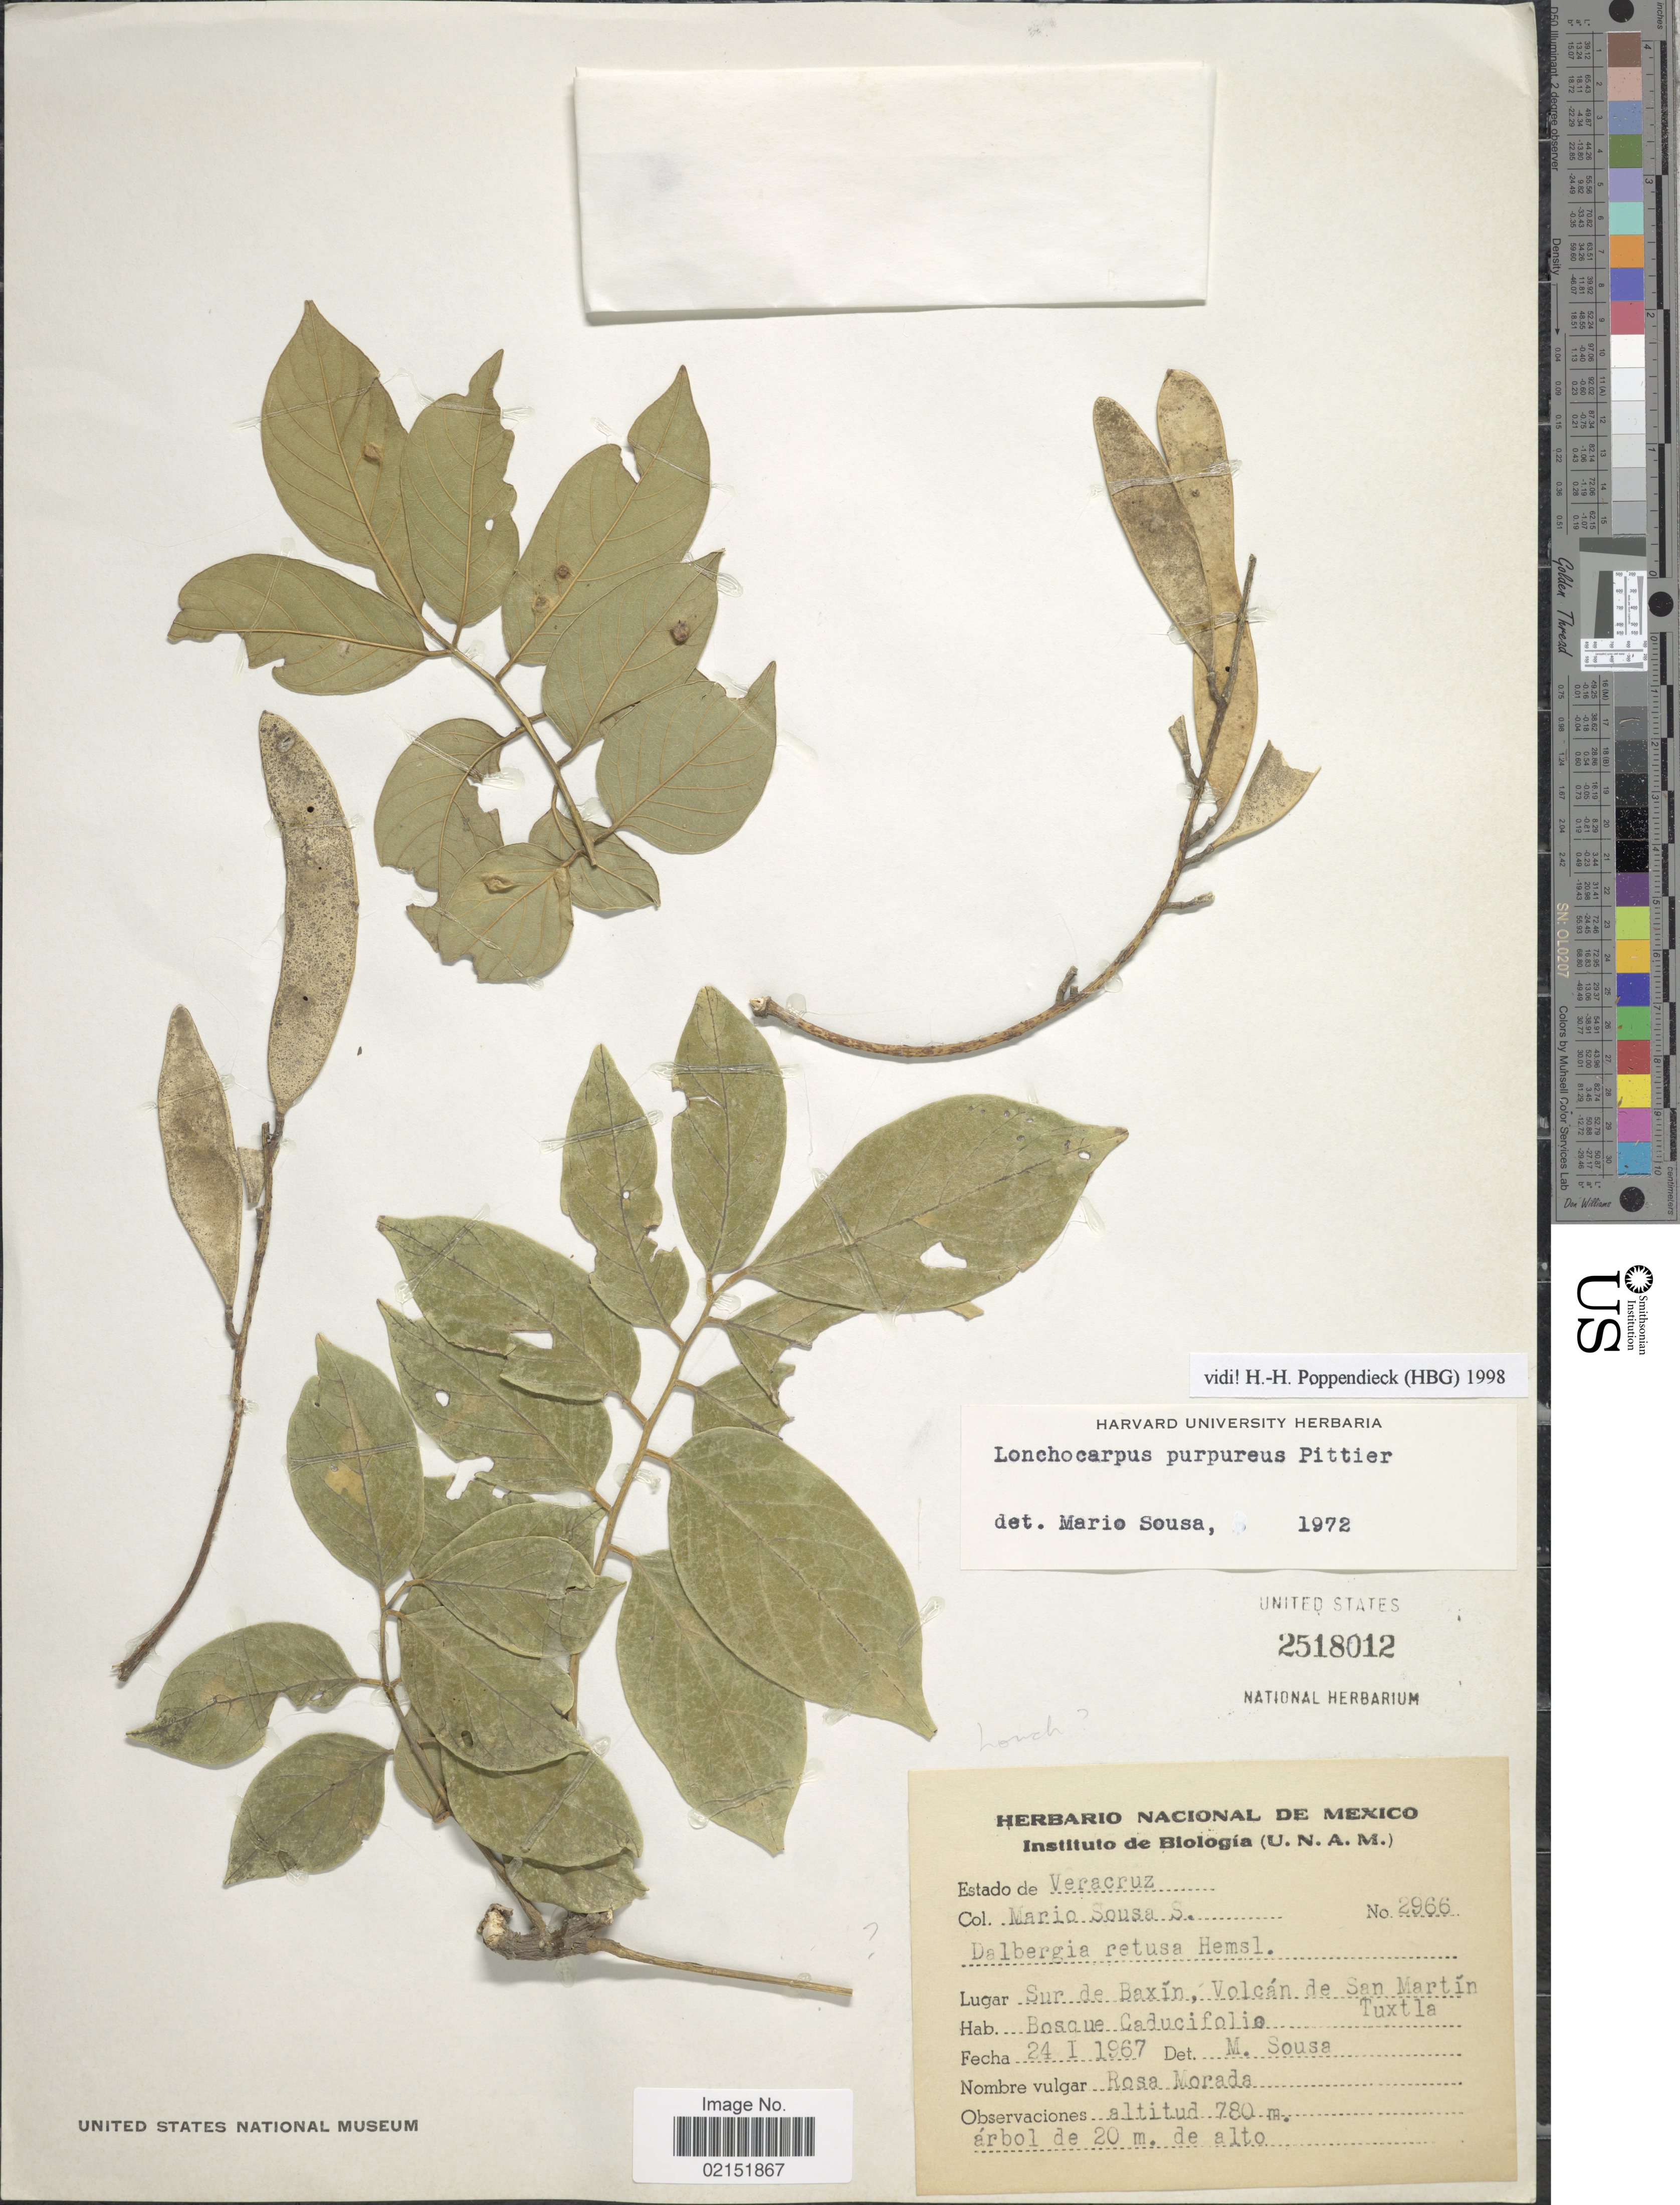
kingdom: Plantae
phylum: Tracheophyta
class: Magnoliopsida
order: Fabales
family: Fabaceae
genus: Lonchocarpus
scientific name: Lonchocarpus purpureus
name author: Pittier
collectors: M. Sousa S.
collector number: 2966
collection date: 1967-01-24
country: Mexico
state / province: Veracruz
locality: Sur de Baxin, Volcan de San Martin Tuxtla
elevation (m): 780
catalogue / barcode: US 2518012